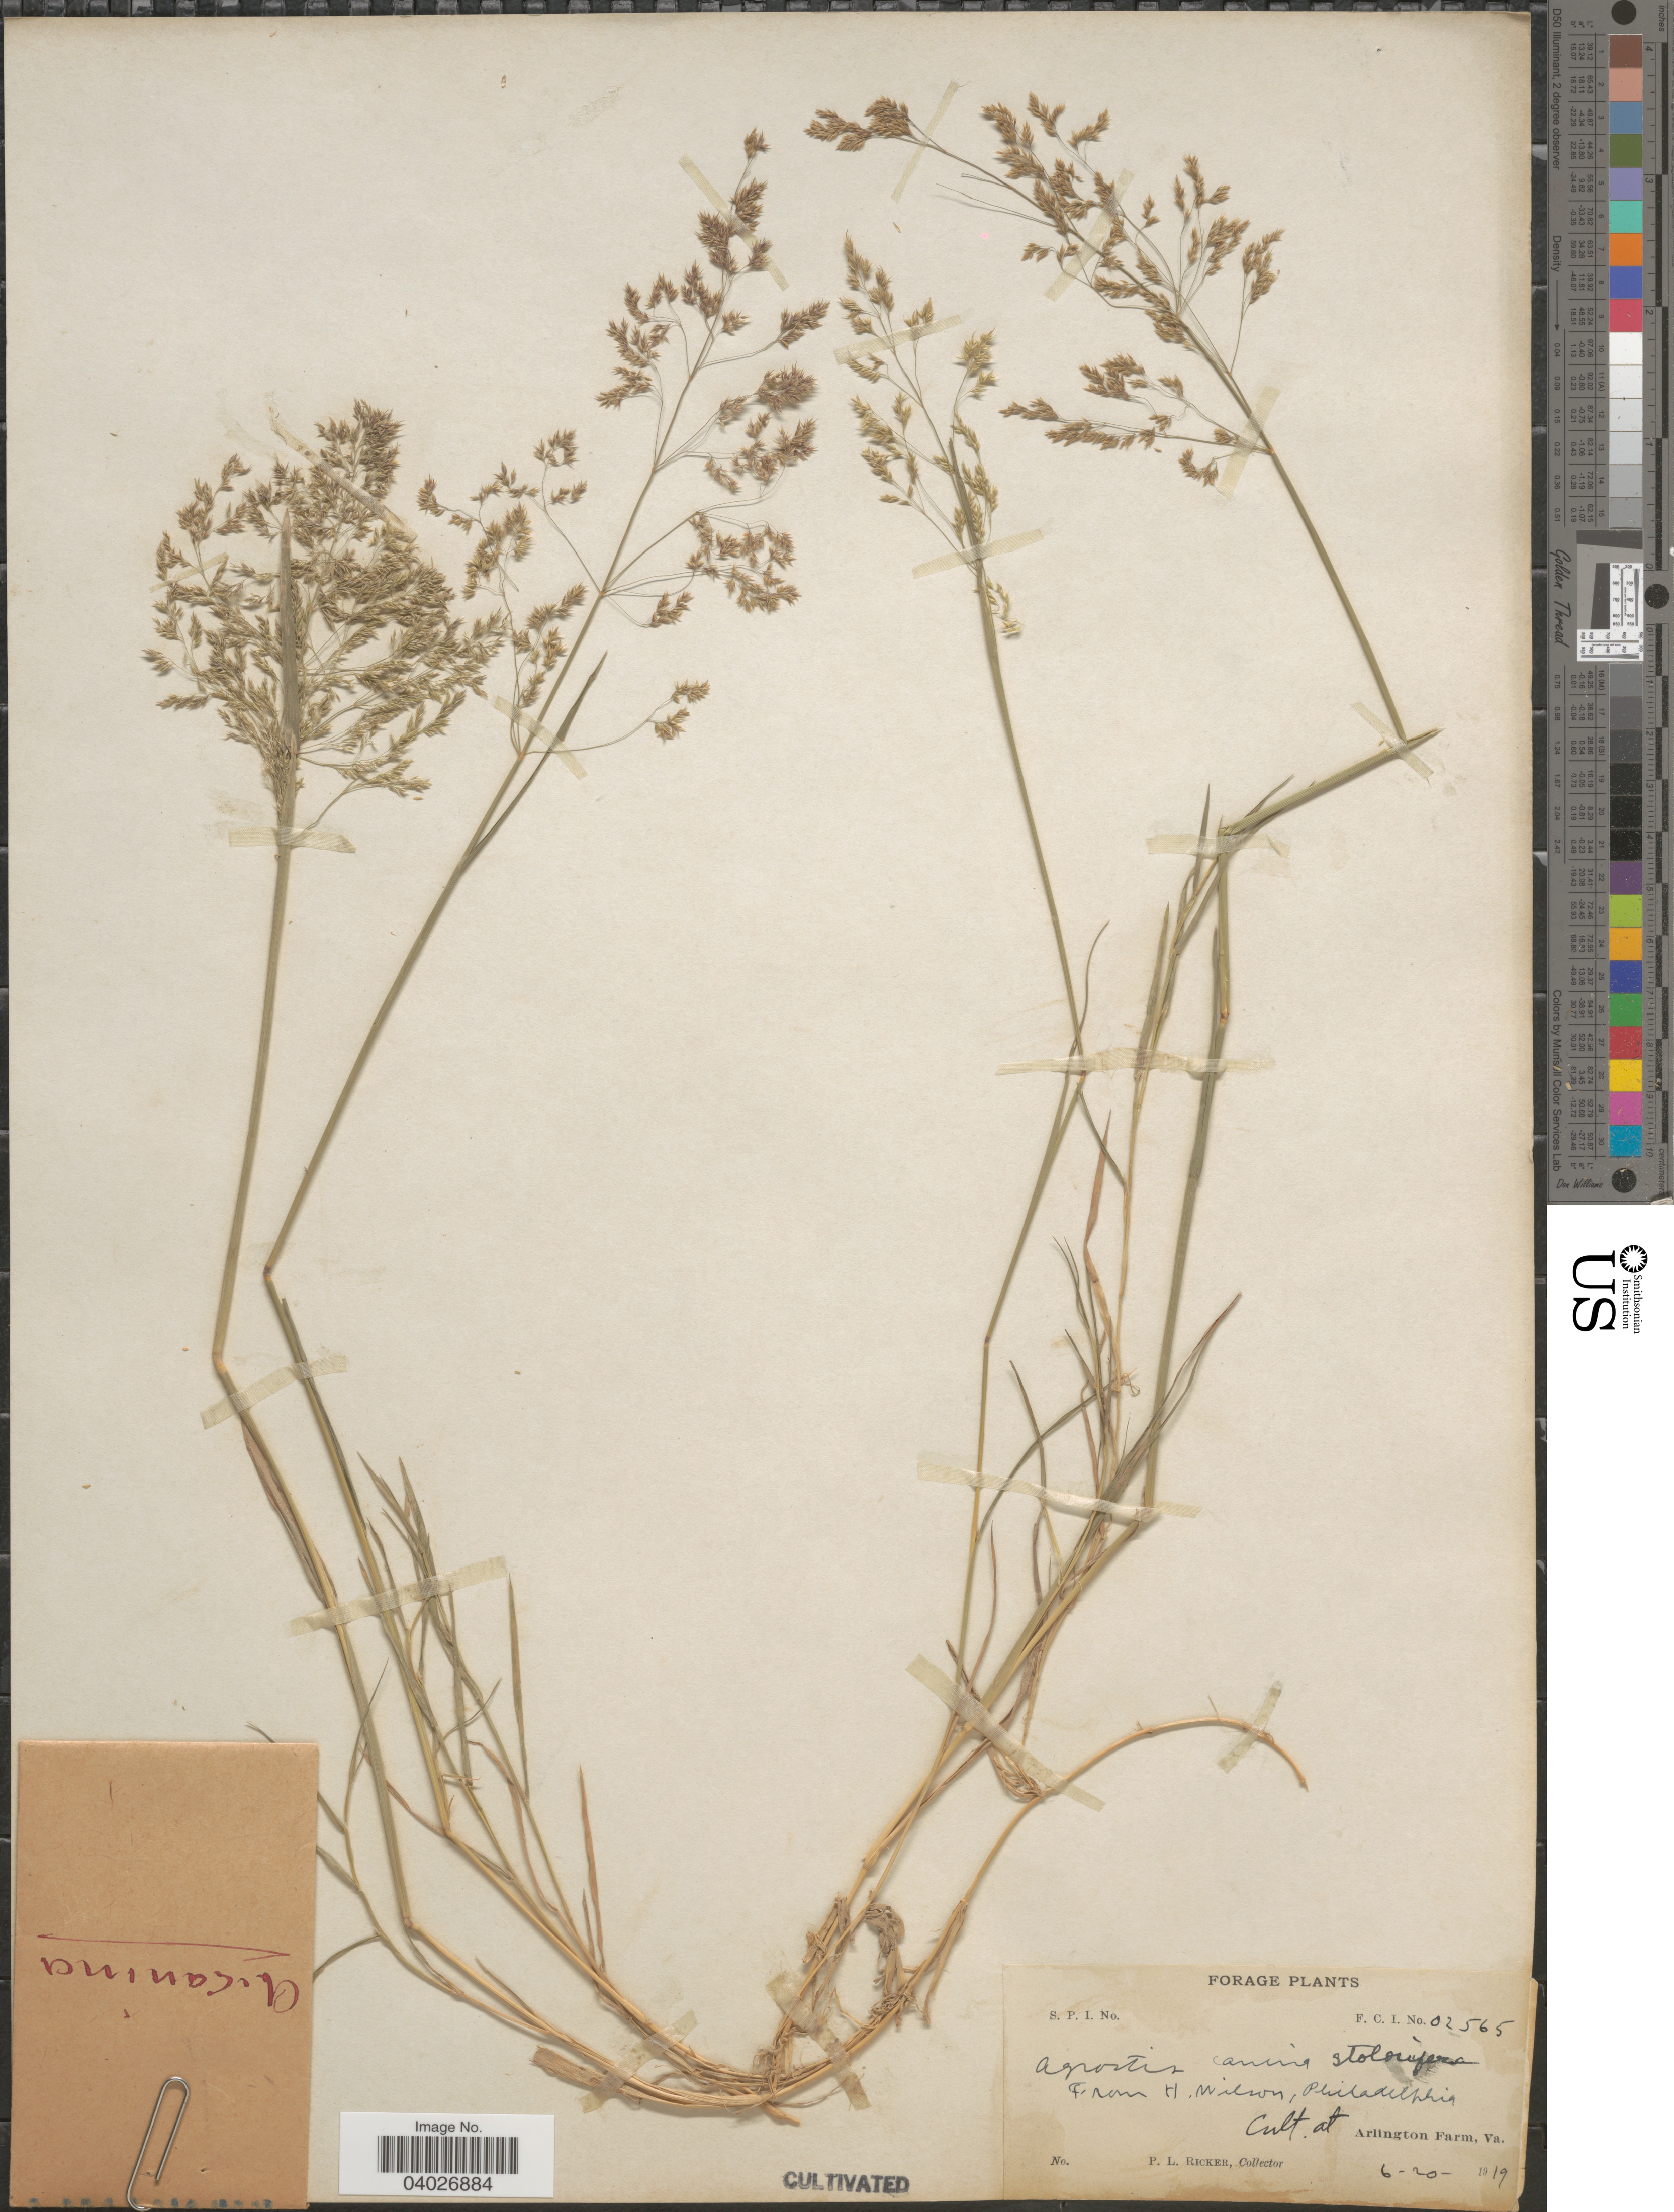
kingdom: Plantae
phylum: Tracheophyta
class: Liliopsida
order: Poales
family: Poaceae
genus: Agrostis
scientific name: Agrostis canina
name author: L.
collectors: P. Ricker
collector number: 02565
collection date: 1919-06-20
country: United States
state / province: Virginia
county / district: Arlington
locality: At Arlington Farm.